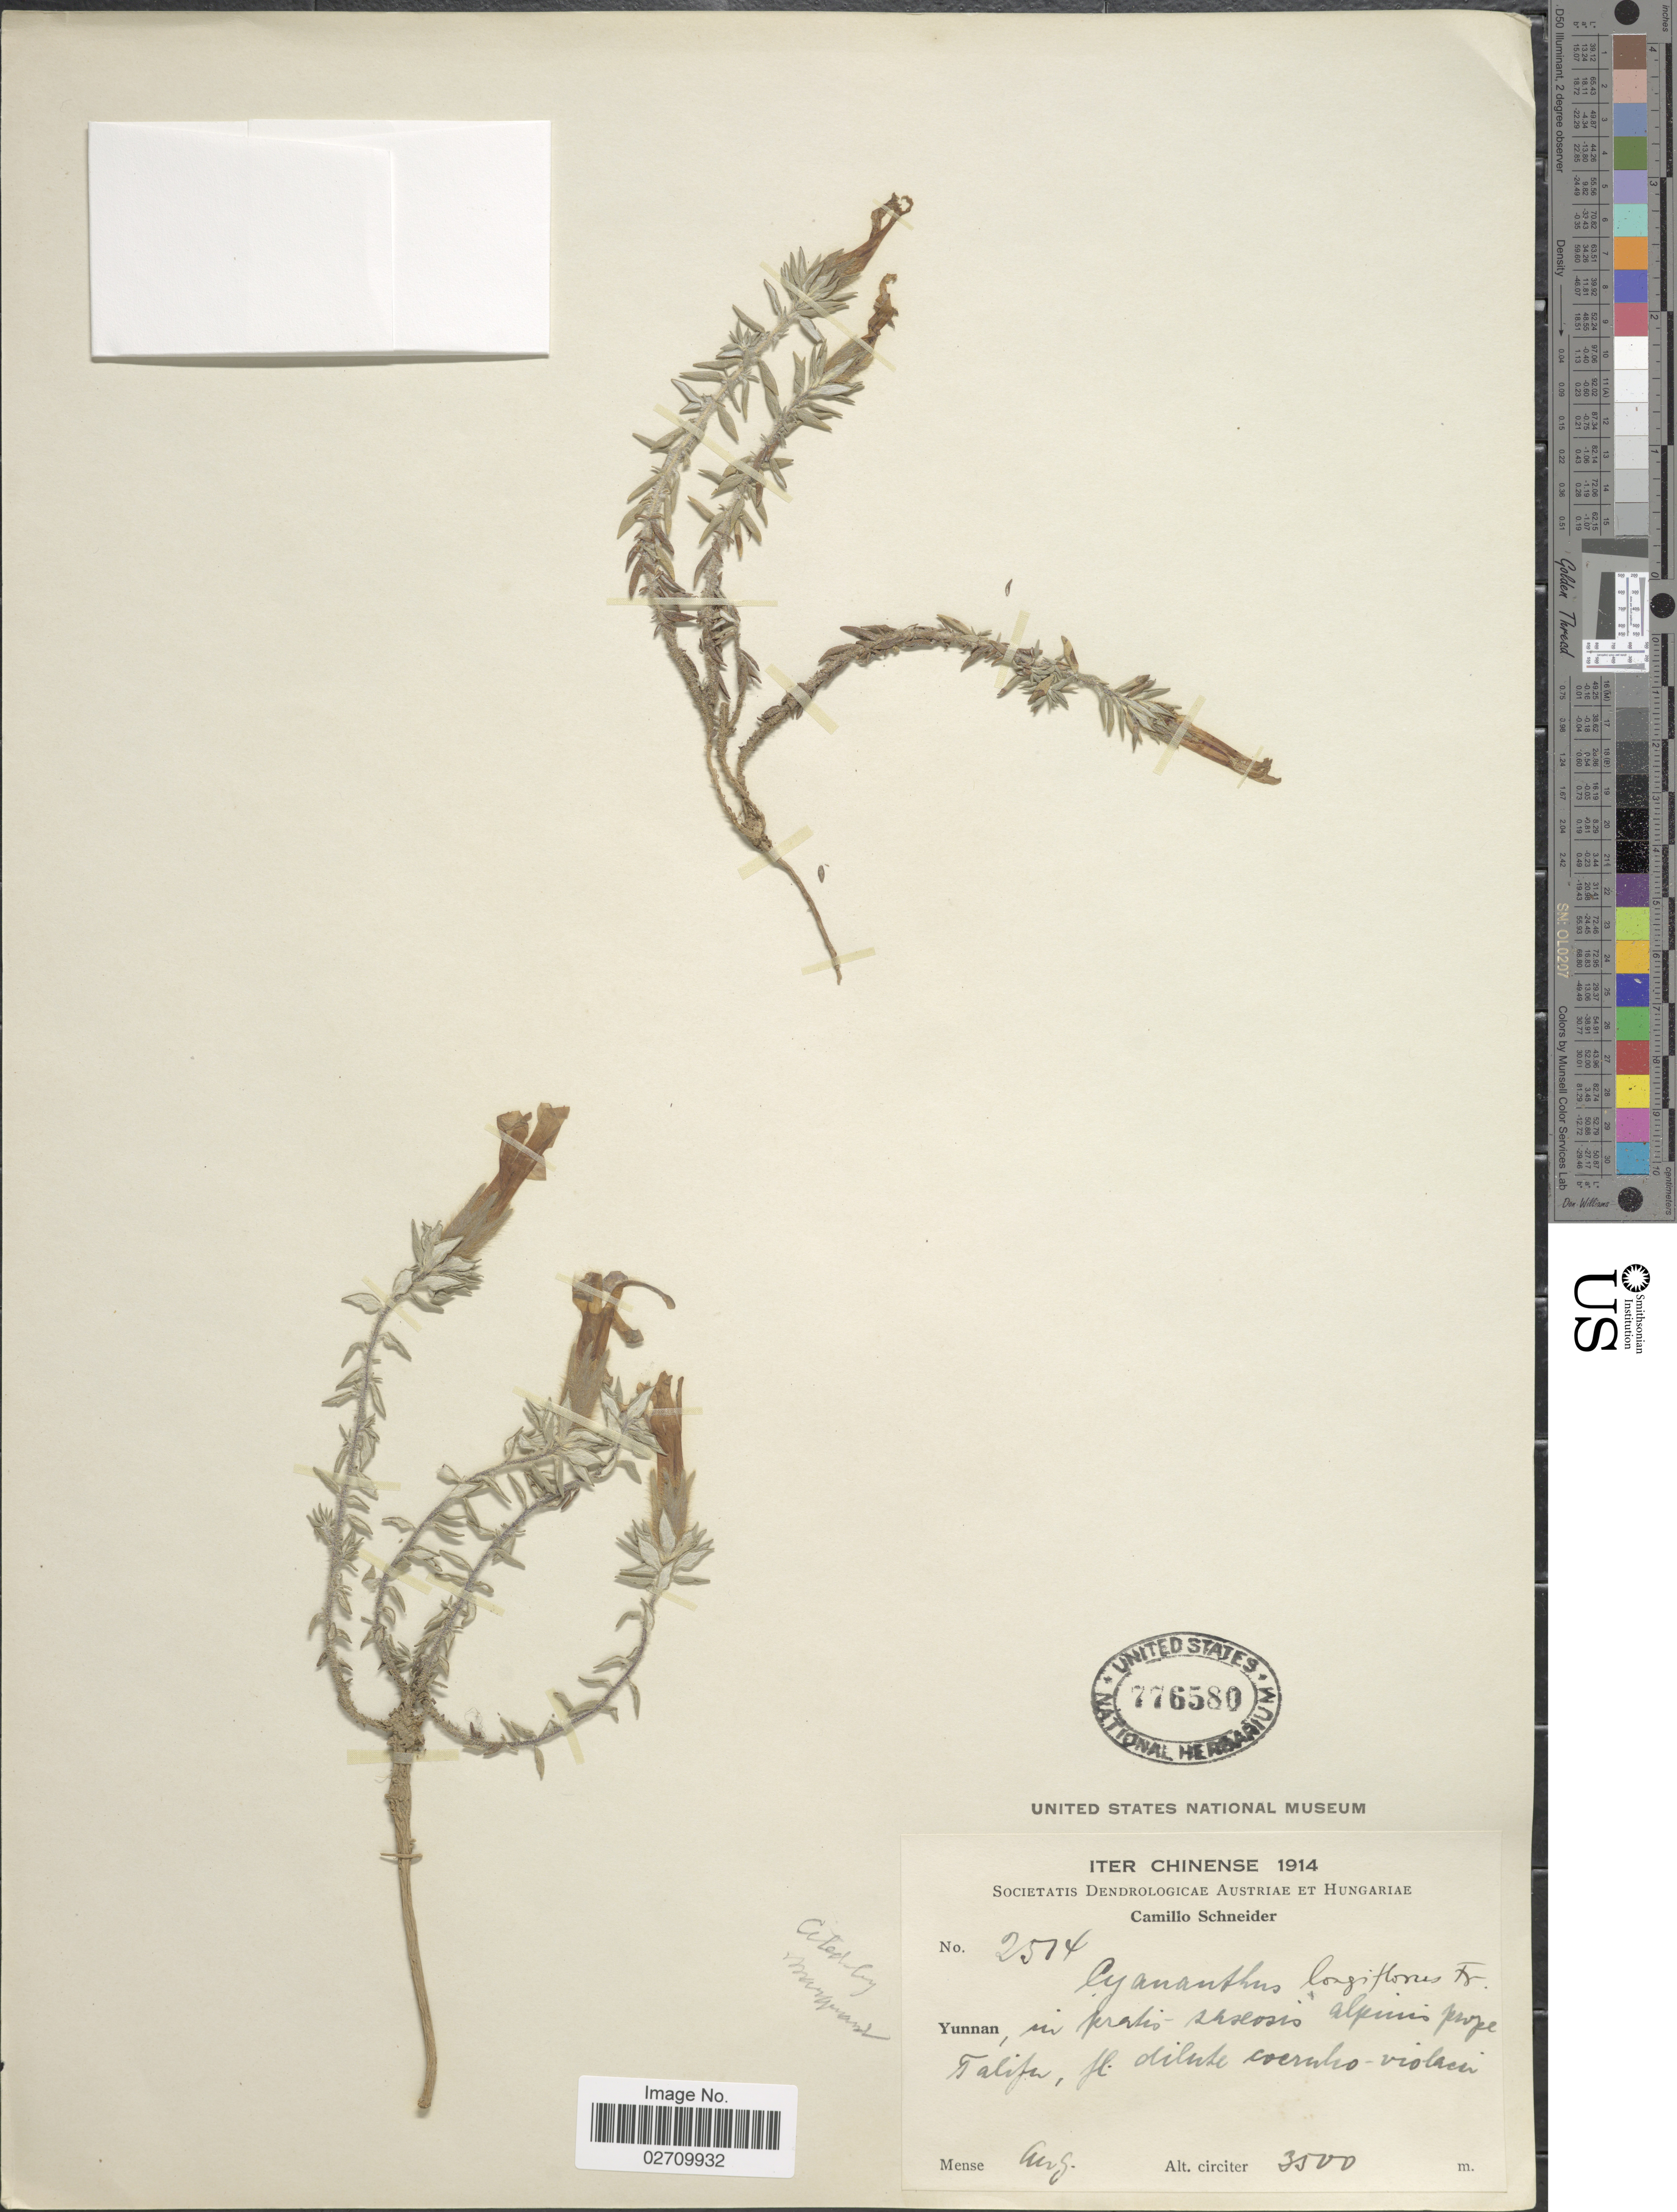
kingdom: Plantae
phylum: Tracheophyta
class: Magnoliopsida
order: Asterales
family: Campanulaceae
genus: Cyananthus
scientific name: Cyananthus longiflorus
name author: Franch.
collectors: C. K. Schneider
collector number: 2514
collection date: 1914-08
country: China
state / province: Yunnan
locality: In pratis shseosis [interpreted] alpinis prope Talifa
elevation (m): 3500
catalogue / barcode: US 776580